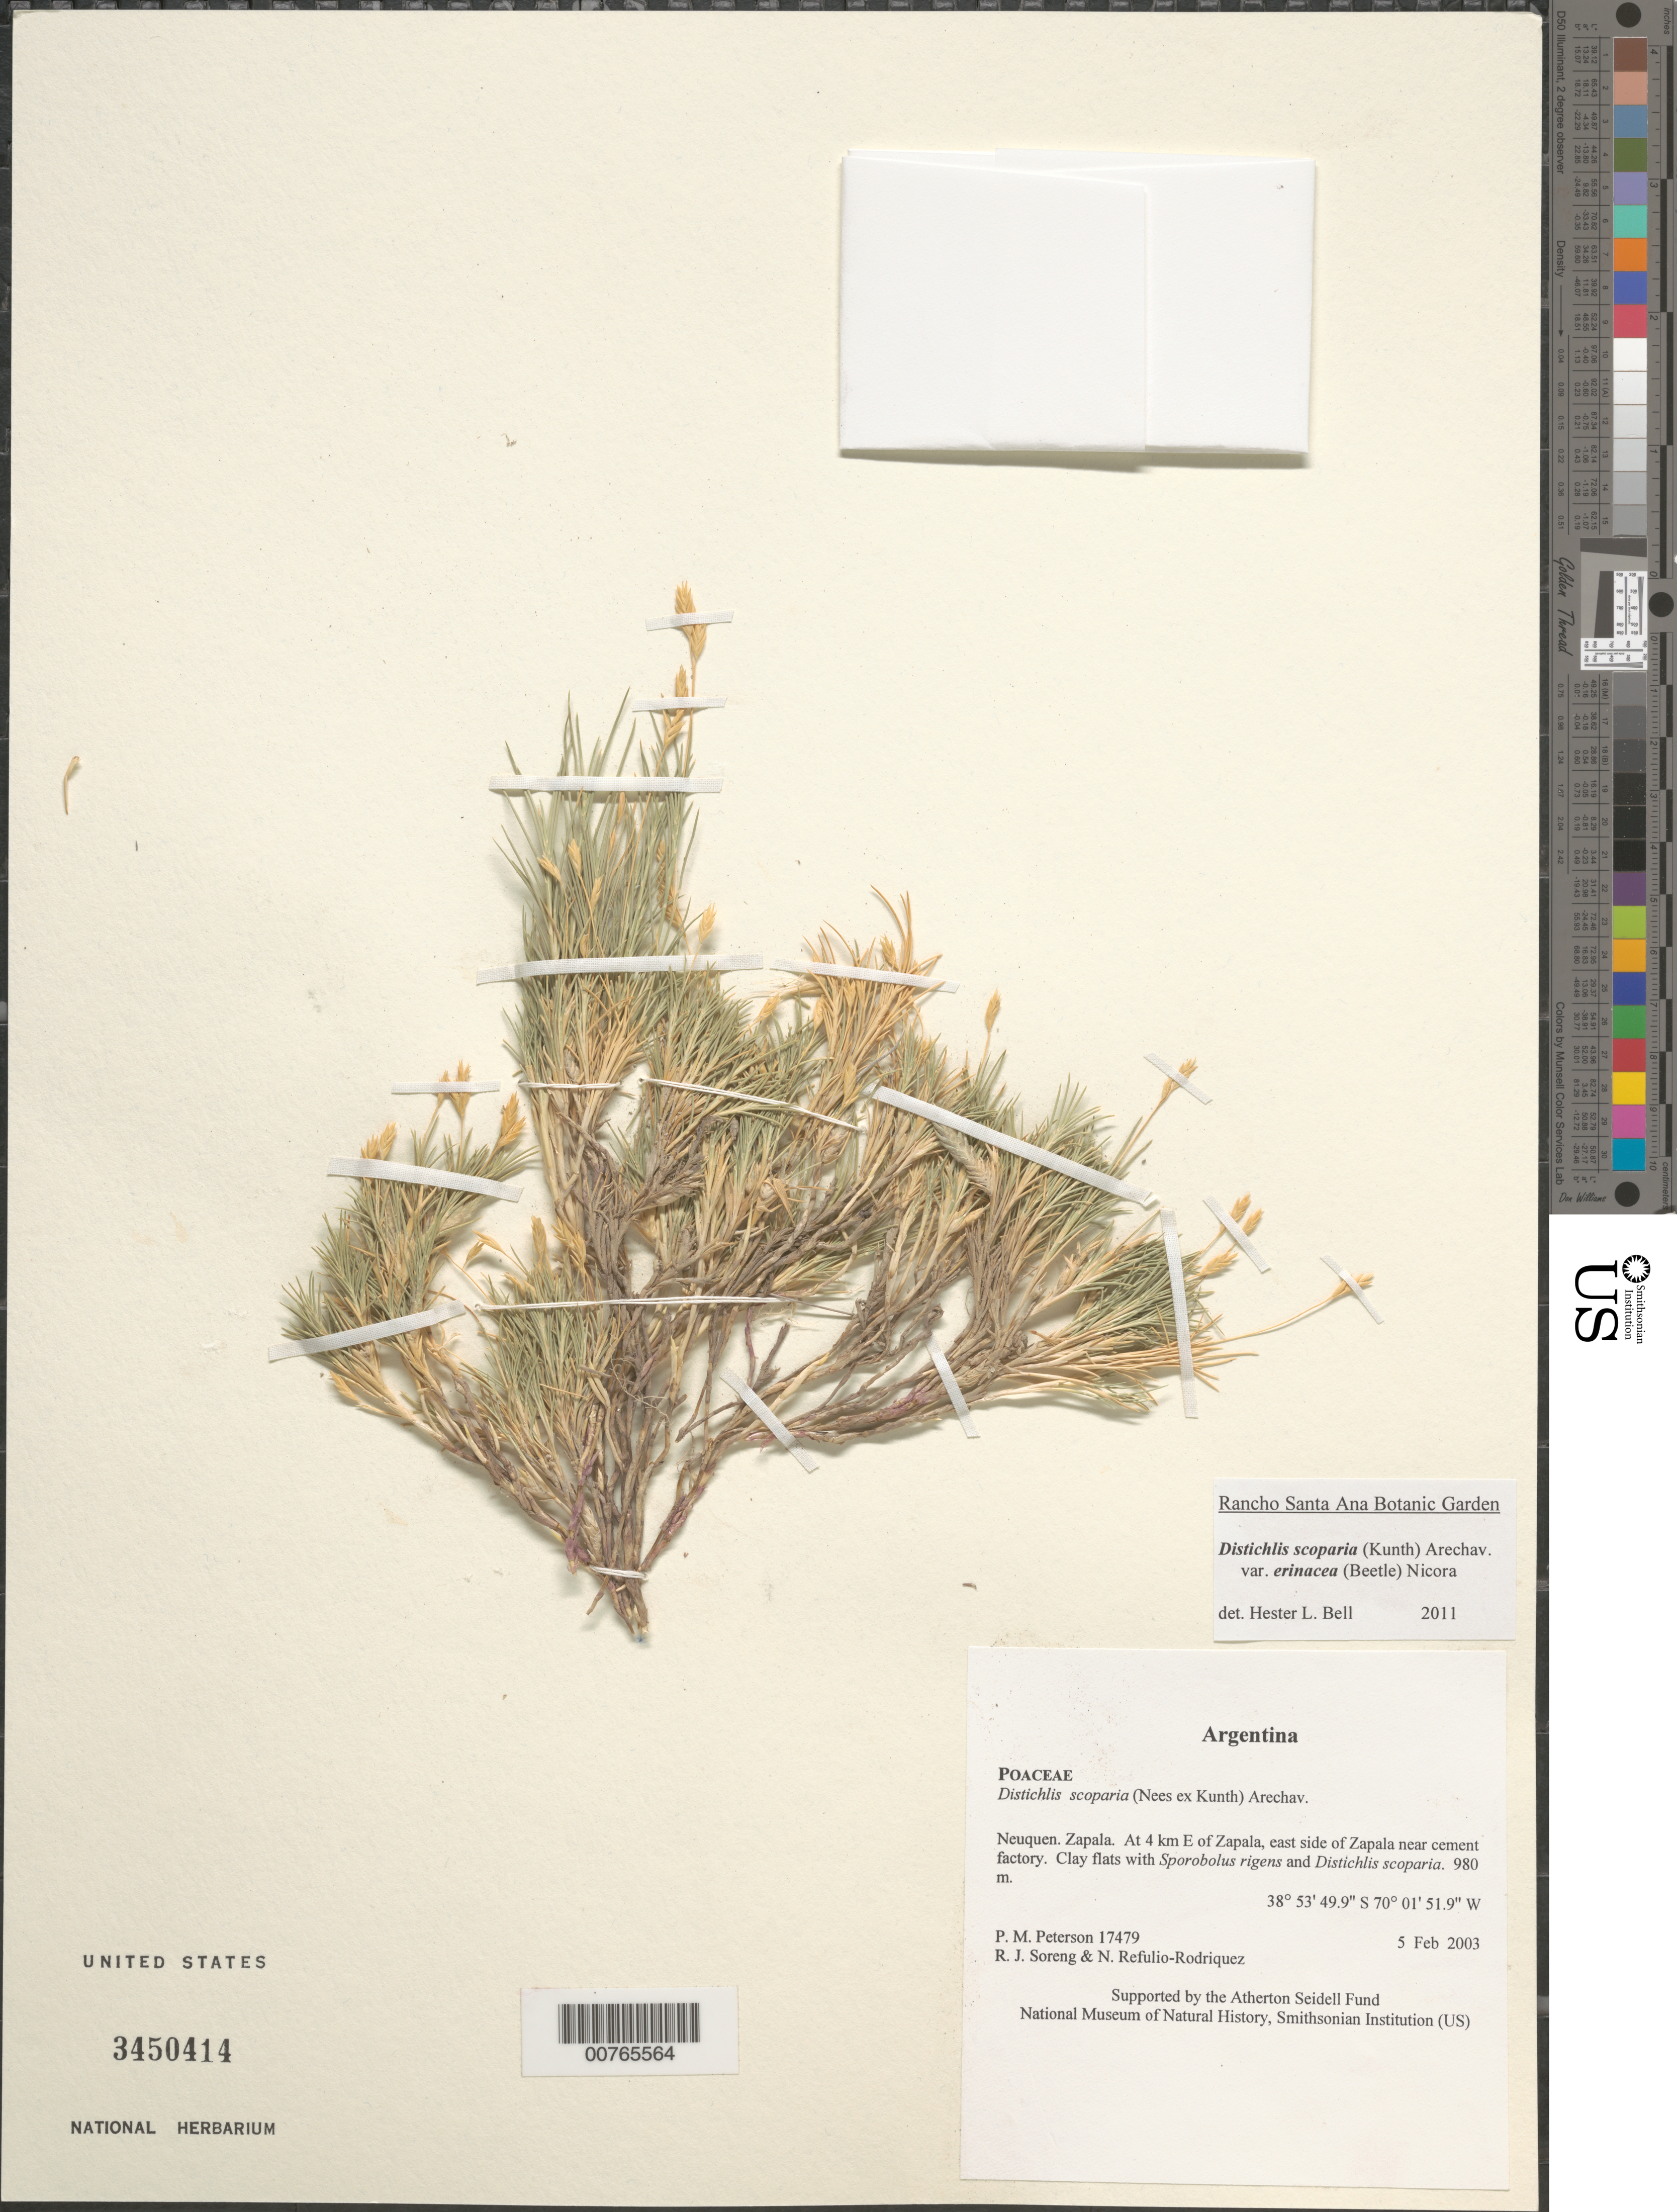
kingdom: Plantae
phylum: Tracheophyta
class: Liliopsida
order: Poales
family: Poaceae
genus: Distichlis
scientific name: Distichlis scoparia var. erinacea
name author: (Beetle) Nicora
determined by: Bell, H. L.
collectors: P. M. Peterson, R. J. Soreng & N. Refulio-Rodríguez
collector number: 17479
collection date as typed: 05 Feb 2003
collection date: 2003-02-05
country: Argentina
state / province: Neuquen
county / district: Zapala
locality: At 4 km E of Zapala, east side of Zapala near cement factory. Clay flats with Sporobolus rigens and Distichlis scoparia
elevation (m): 980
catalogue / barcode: US 3450414